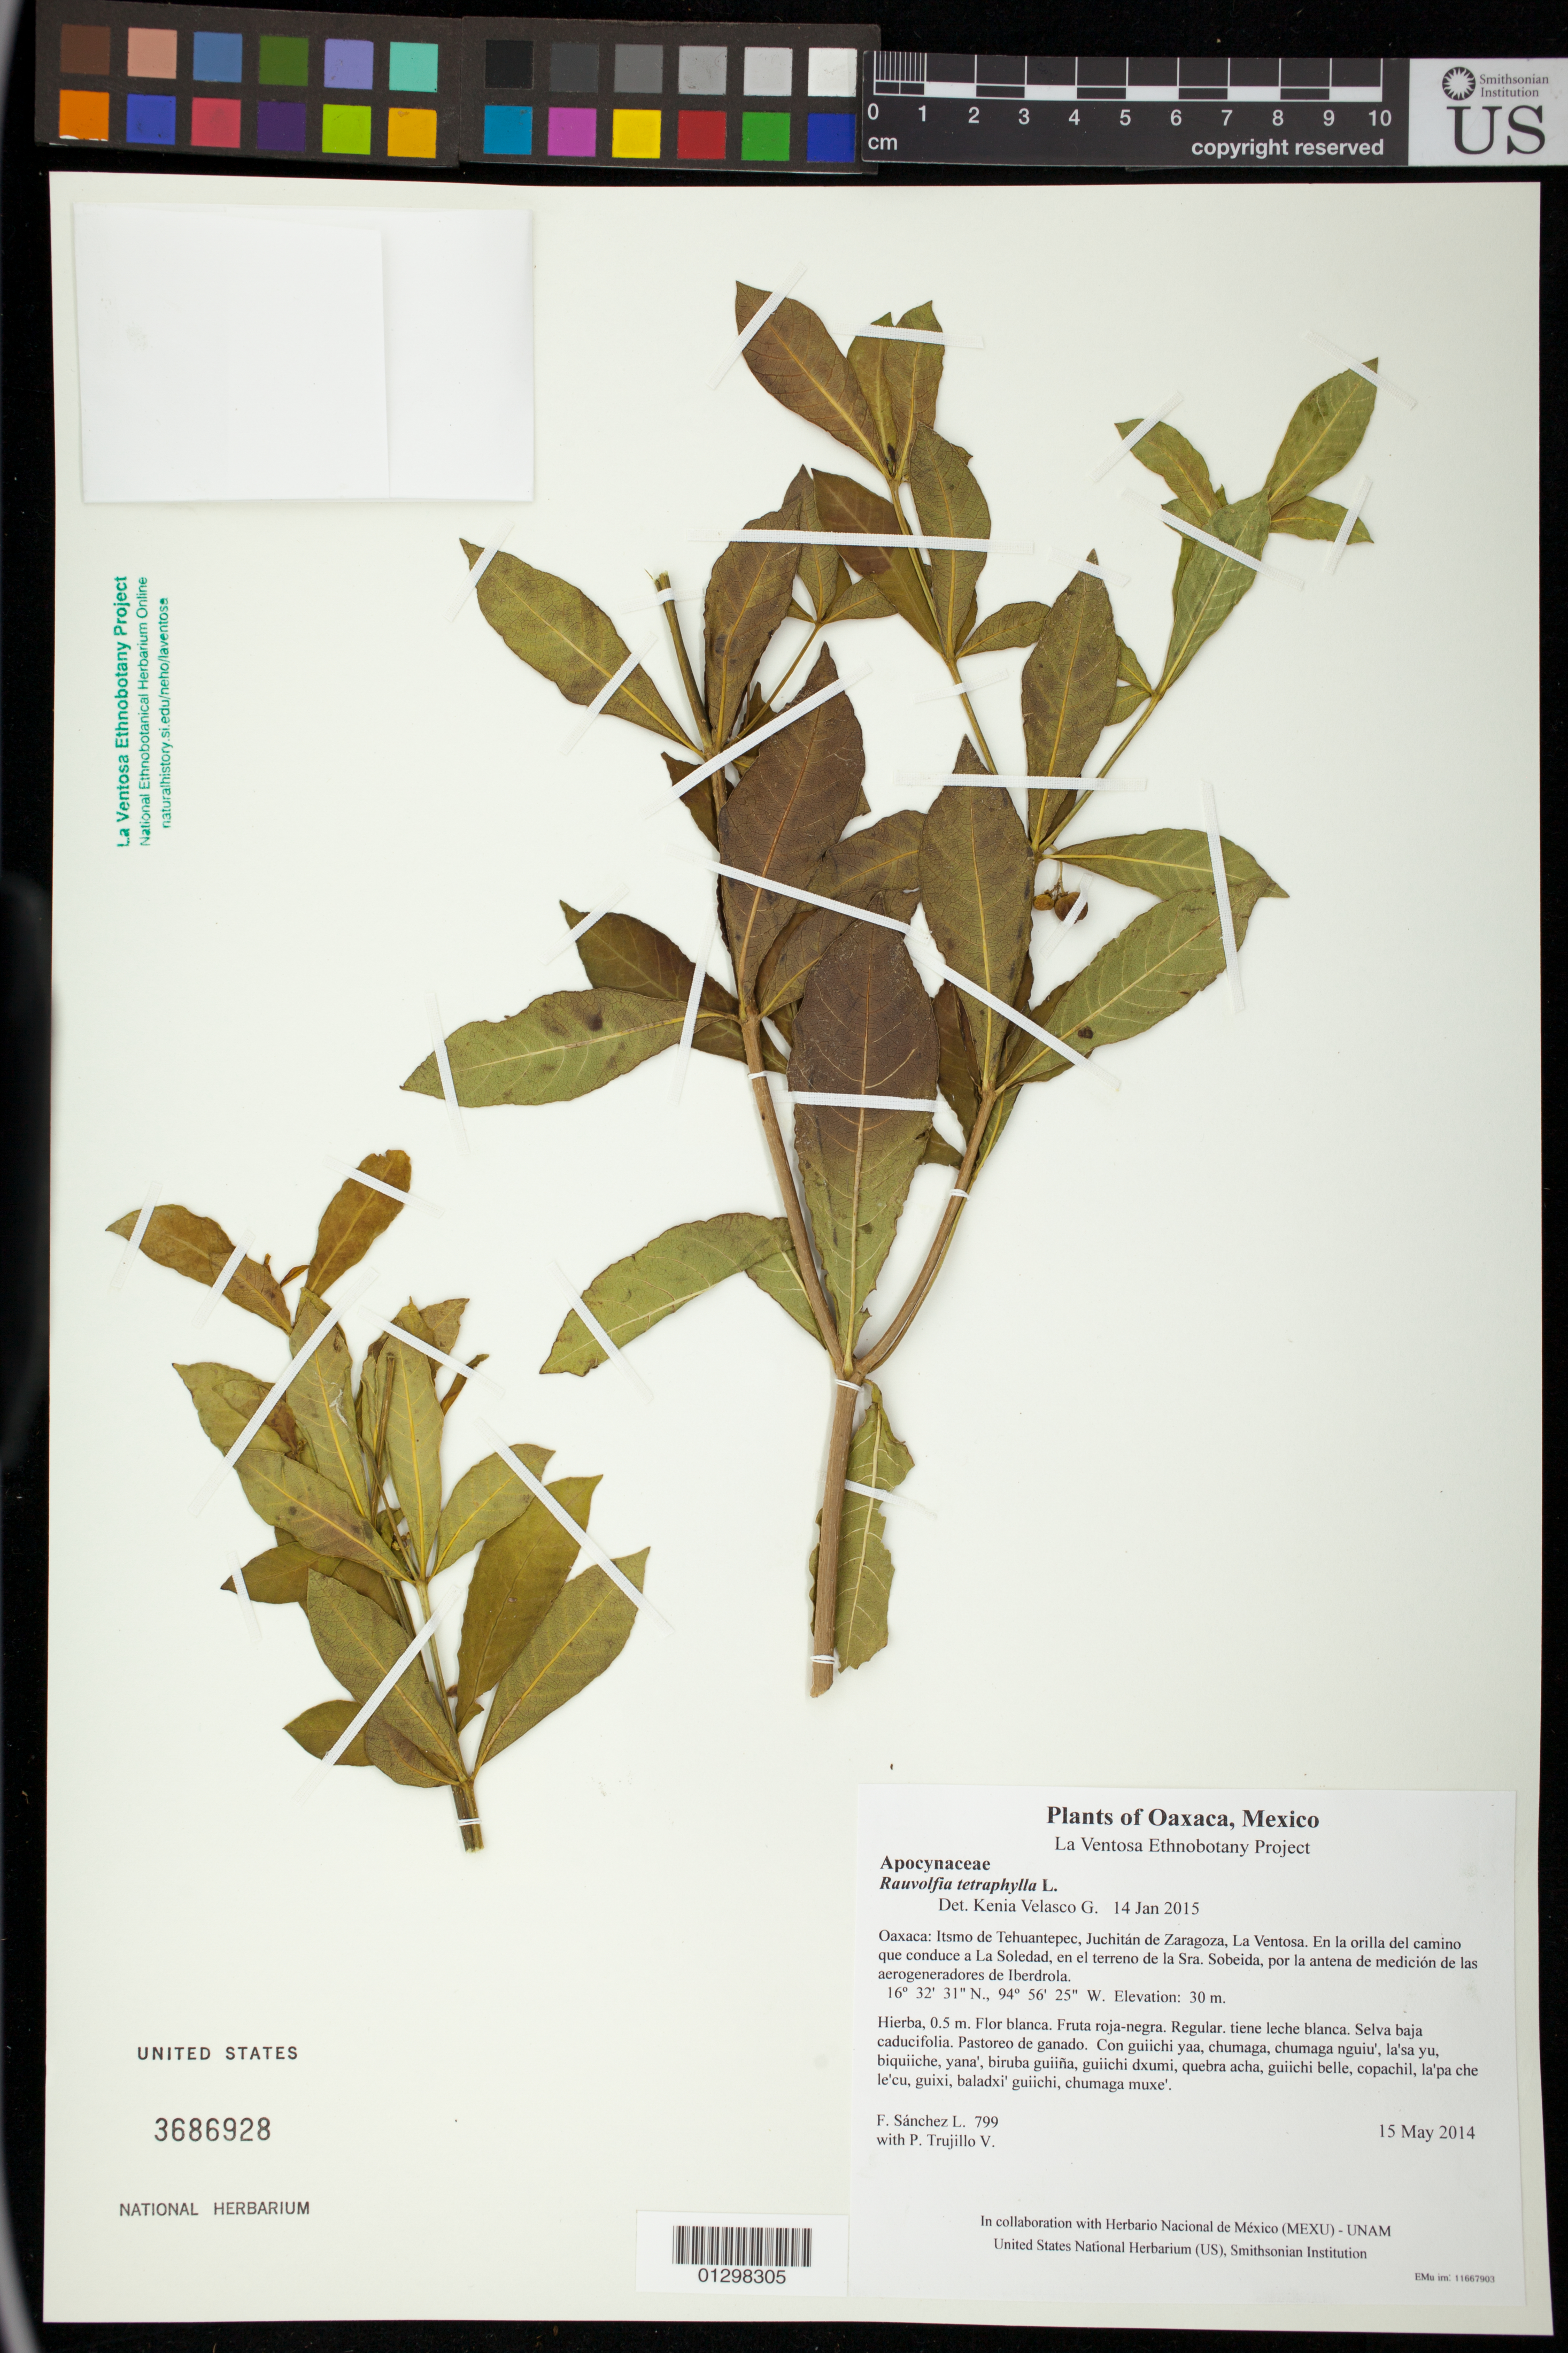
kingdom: Plantae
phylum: Tracheophyta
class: Magnoliopsida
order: Gentianales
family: Apocynaceae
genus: Rauvolfia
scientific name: Rauvolfia tetraphylla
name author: L.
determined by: Velasco G., Kenia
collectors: F. Sánchez L. & P. Trujillo V.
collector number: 799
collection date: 2014-05-15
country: Mexico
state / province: Oaxaca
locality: Itsmo de Tehuantepec, Juchitán de Zaragoza, La Ventosa. En la orilla del camino que conduce a La Soledad, en el terreno de la Sra. Sobeida, por la antena de medición de las aerogeneradores de Iberdrola.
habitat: Selva baja caducifolia. Pastoreo de ganado.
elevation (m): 30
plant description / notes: MEXU, SERO, US; Guixi bandaga. 0.5 m. Guie' naquichi'. Cuaananaxhi naxiña-nayaase. Nuu.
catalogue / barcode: US 3681928